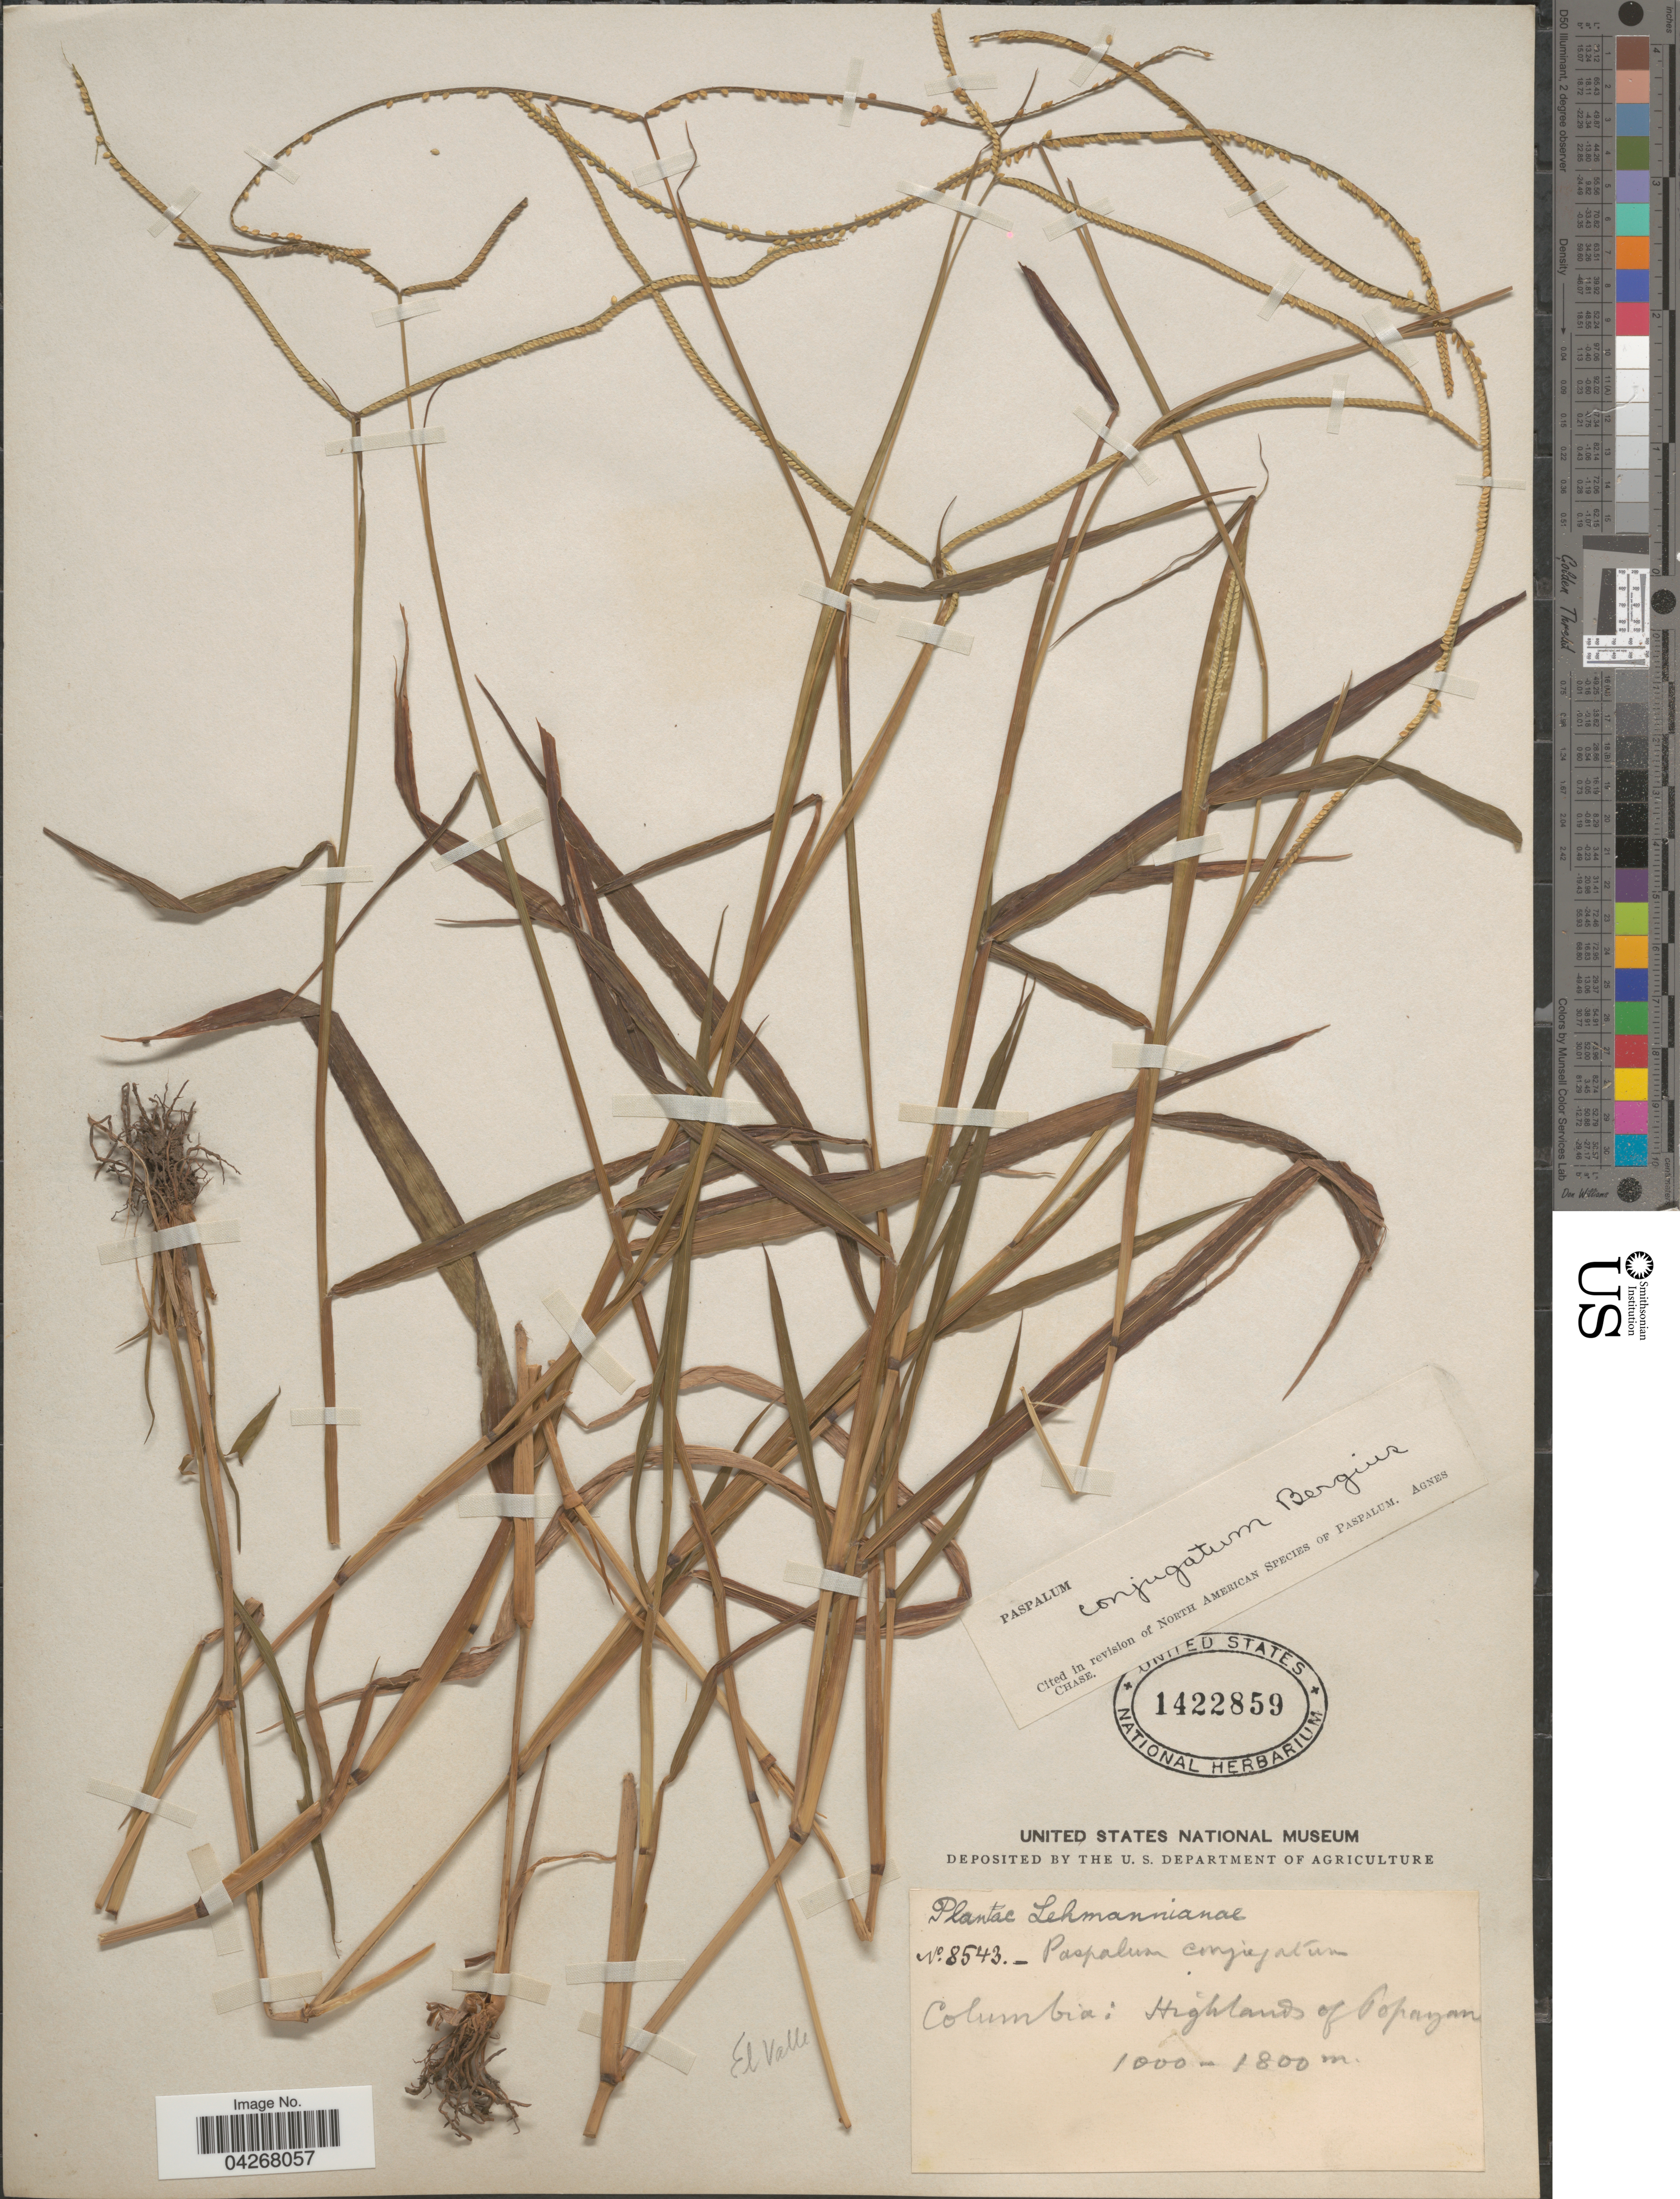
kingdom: Plantae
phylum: Tracheophyta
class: Liliopsida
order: Poales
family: Poaceae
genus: Paspalum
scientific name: Paspalum conjugatum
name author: P.J. Bergius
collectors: -. Lehmann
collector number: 8543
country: Colombia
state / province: Valle del Cauca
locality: El Valle. Highlands of Popayan.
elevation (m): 1000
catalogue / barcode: US 1422859